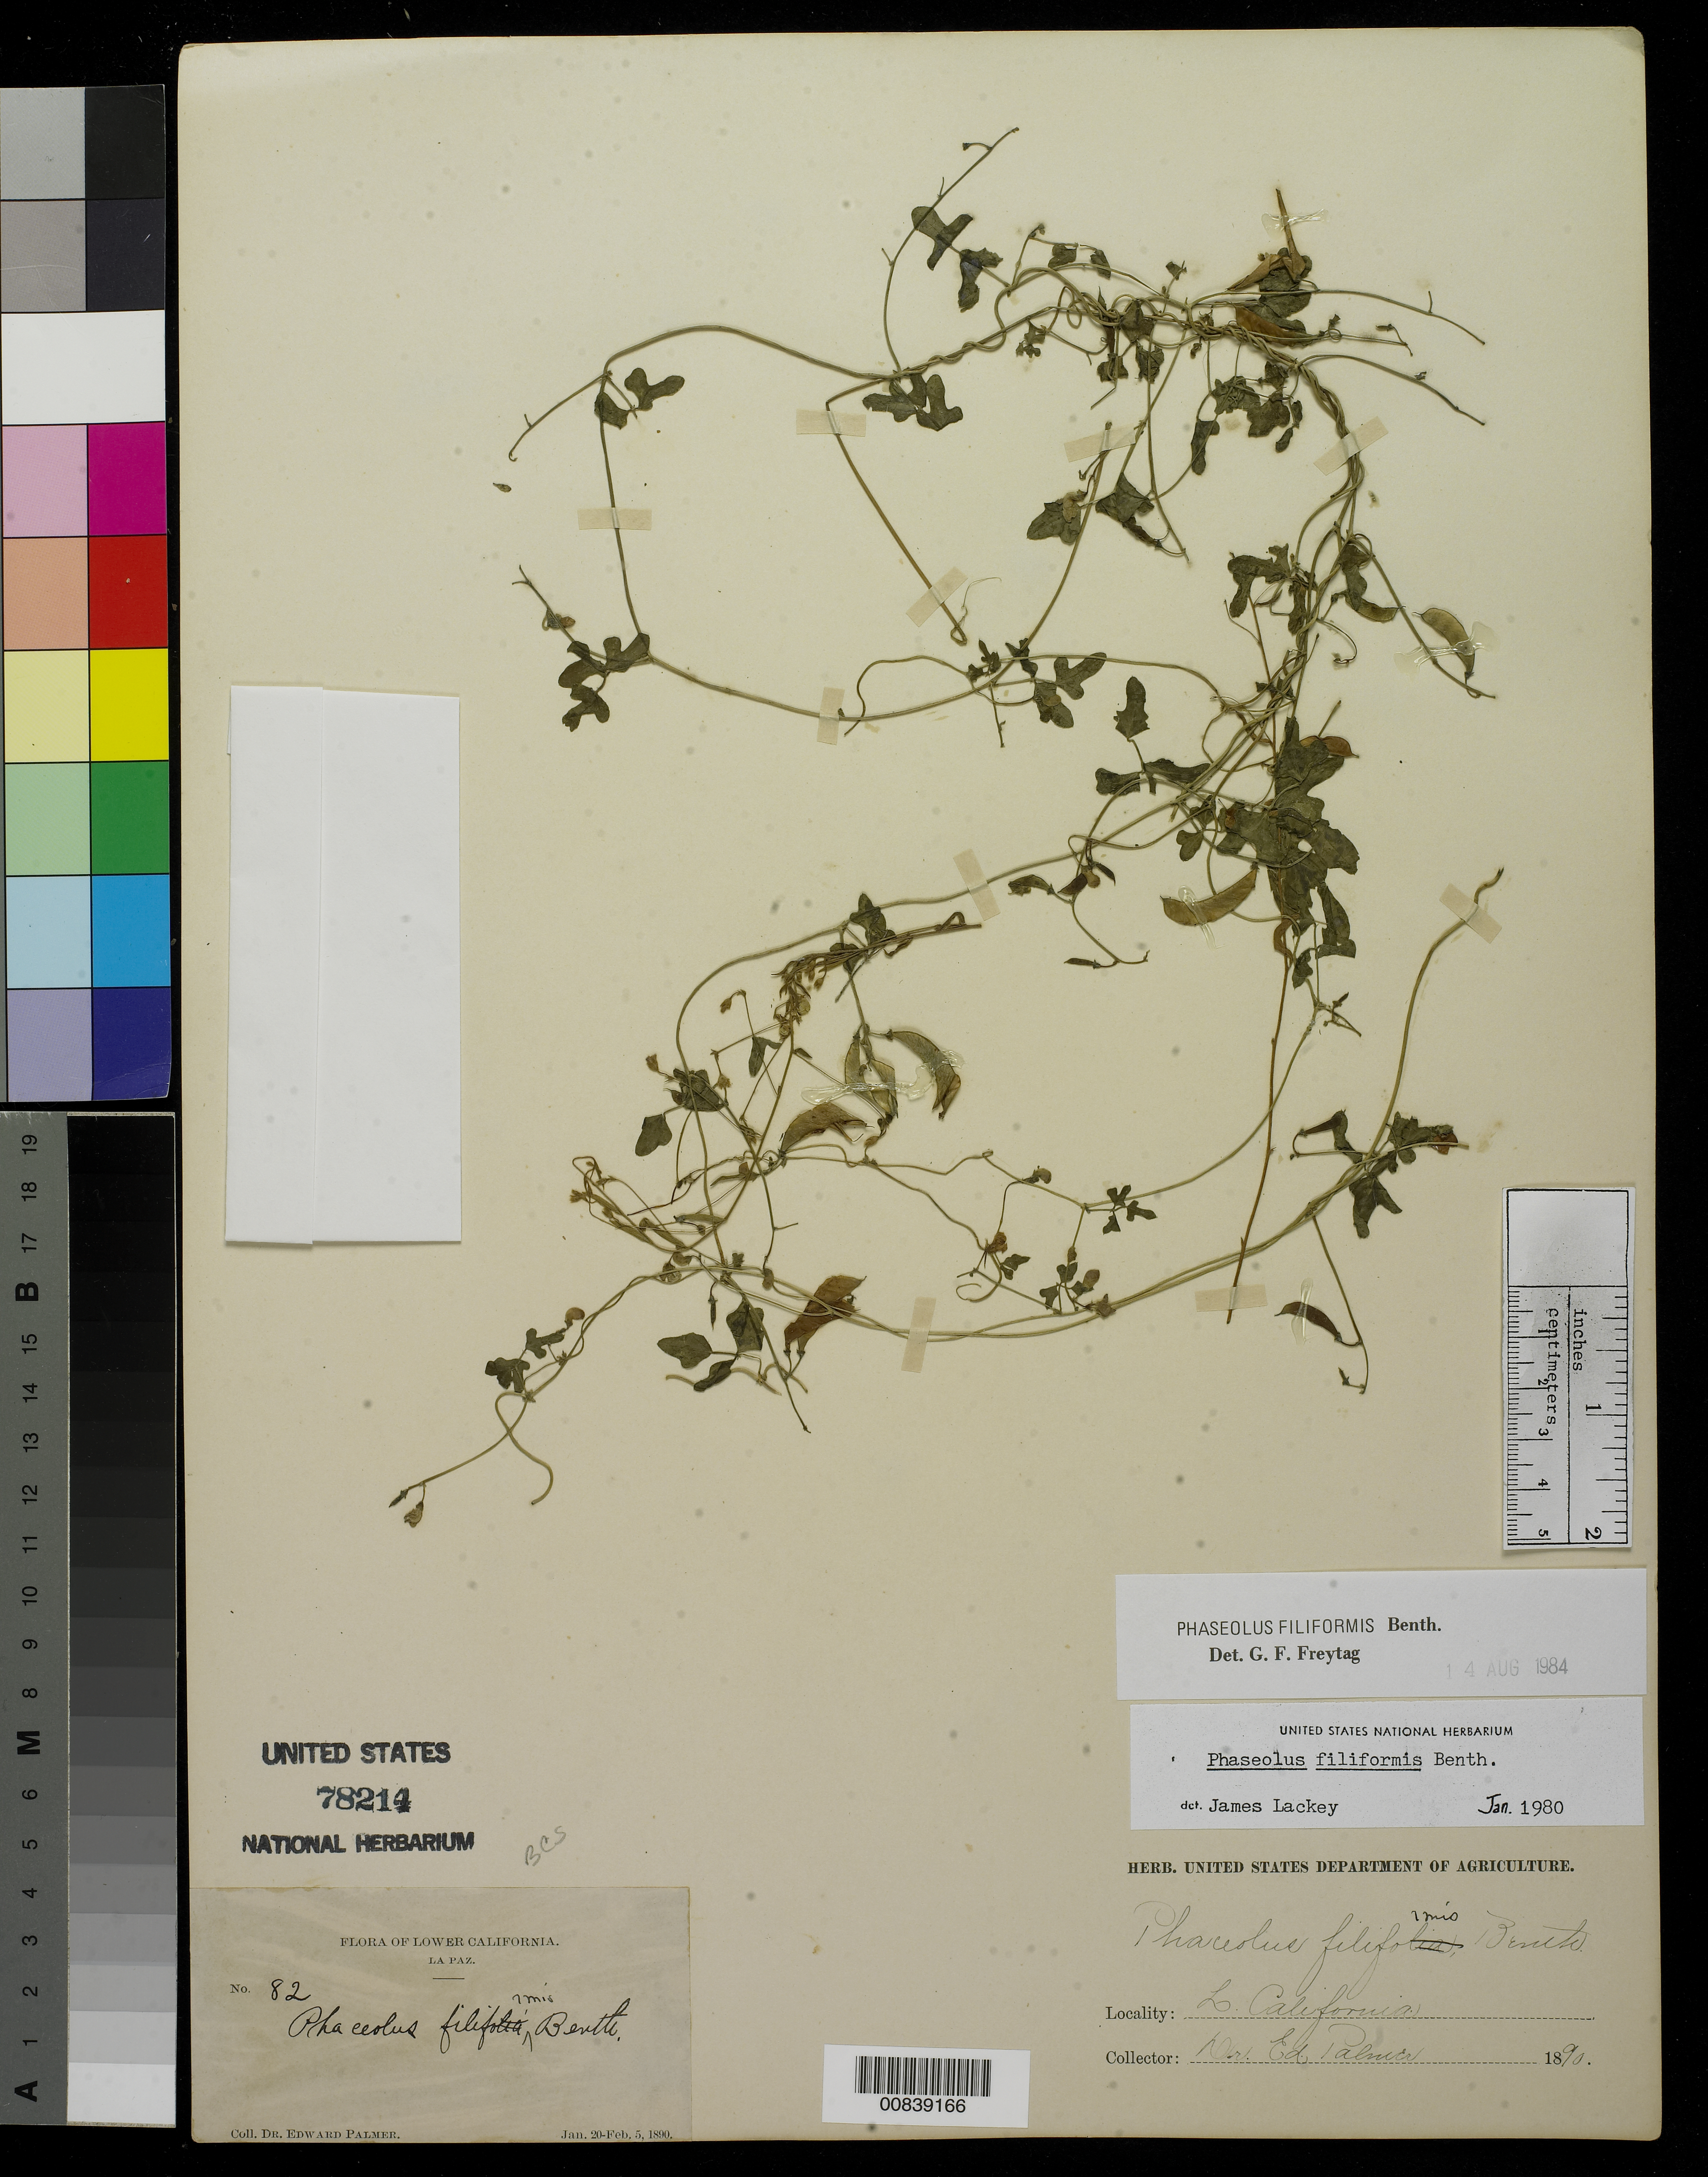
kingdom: Plantae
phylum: Tracheophyta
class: Magnoliopsida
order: Fabales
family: Fabaceae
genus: Phaseolus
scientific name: Phaseolus filiformis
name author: Benth.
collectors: E. Palmer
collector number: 82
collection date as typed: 20 Jan 1890 to 05 Feb 1890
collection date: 1890-01-20/1890-02-05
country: Mexico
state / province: Baja California Sur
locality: La Paz, Baja California Sur.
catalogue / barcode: US 78214